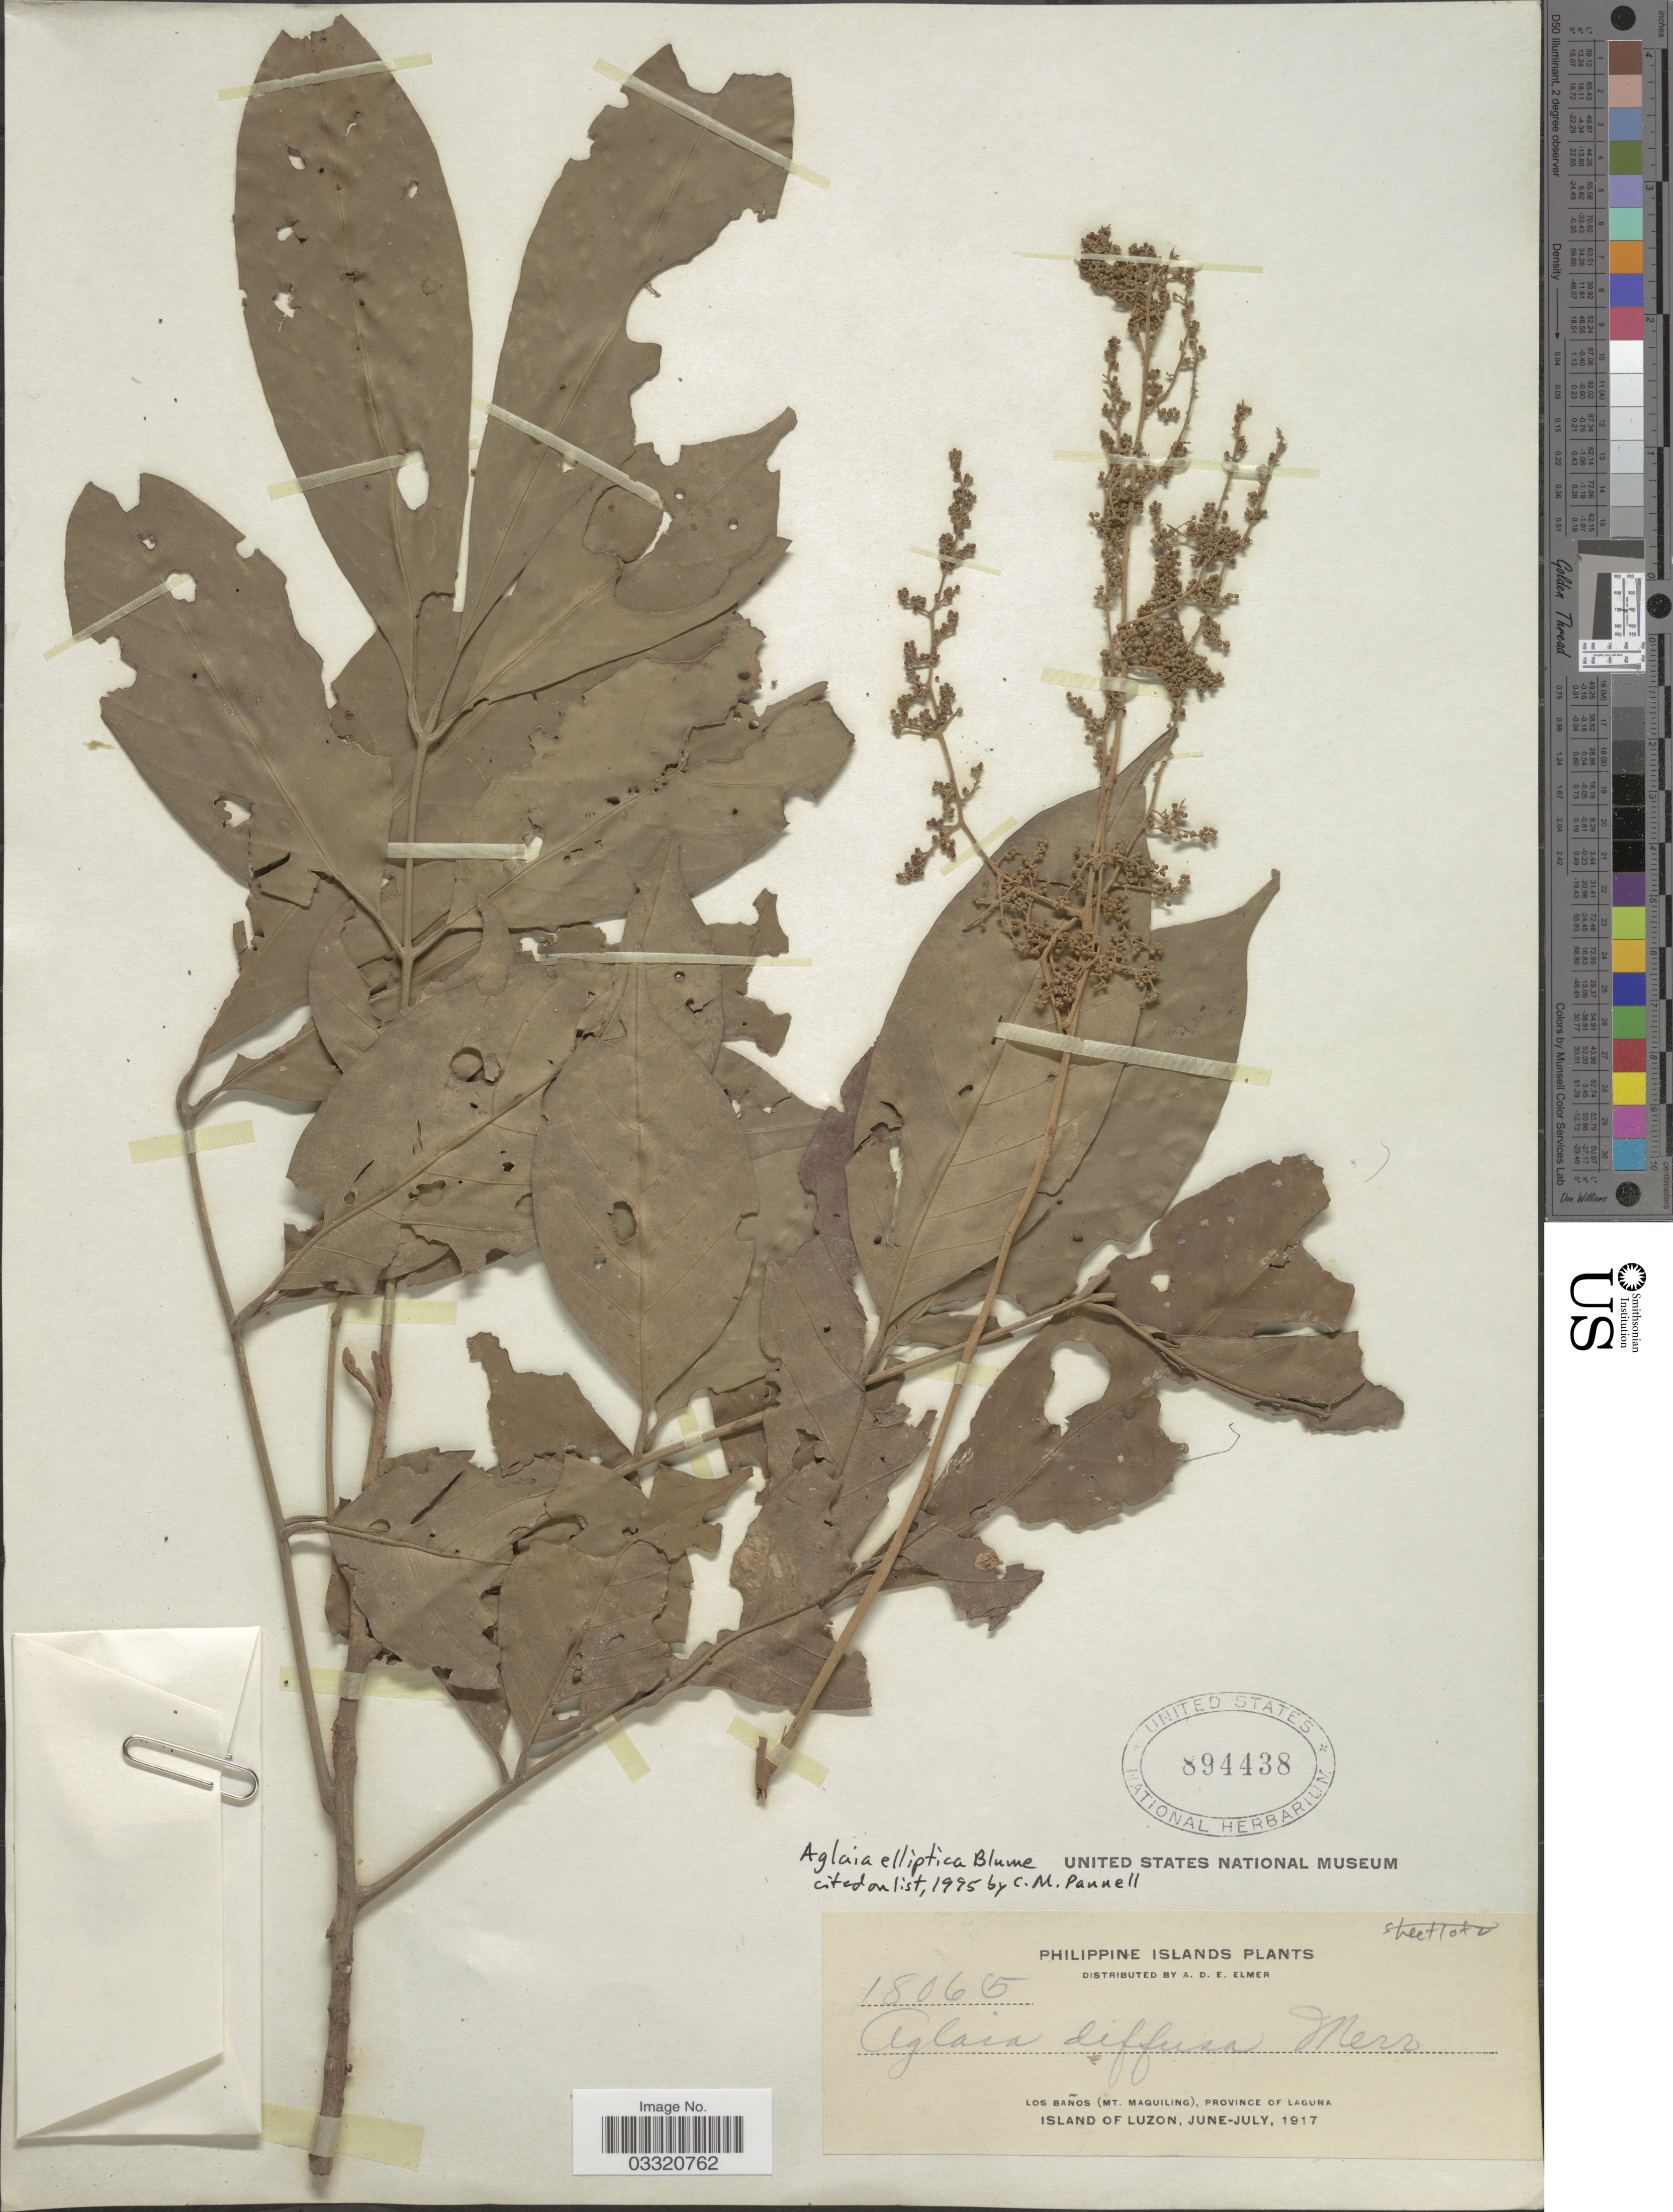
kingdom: Plantae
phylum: Tracheophyta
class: Magnoliopsida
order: Sapindales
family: Meliaceae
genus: Aglaia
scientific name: Aglaia elliptica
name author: Blume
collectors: A. D. E. Elmer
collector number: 18065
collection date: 1917-06/1917-07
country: Philippines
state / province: Calabarzon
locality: Los Baños (Mt. Maquiling), Province of Laguna, Island of Luzon.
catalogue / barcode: US 894438